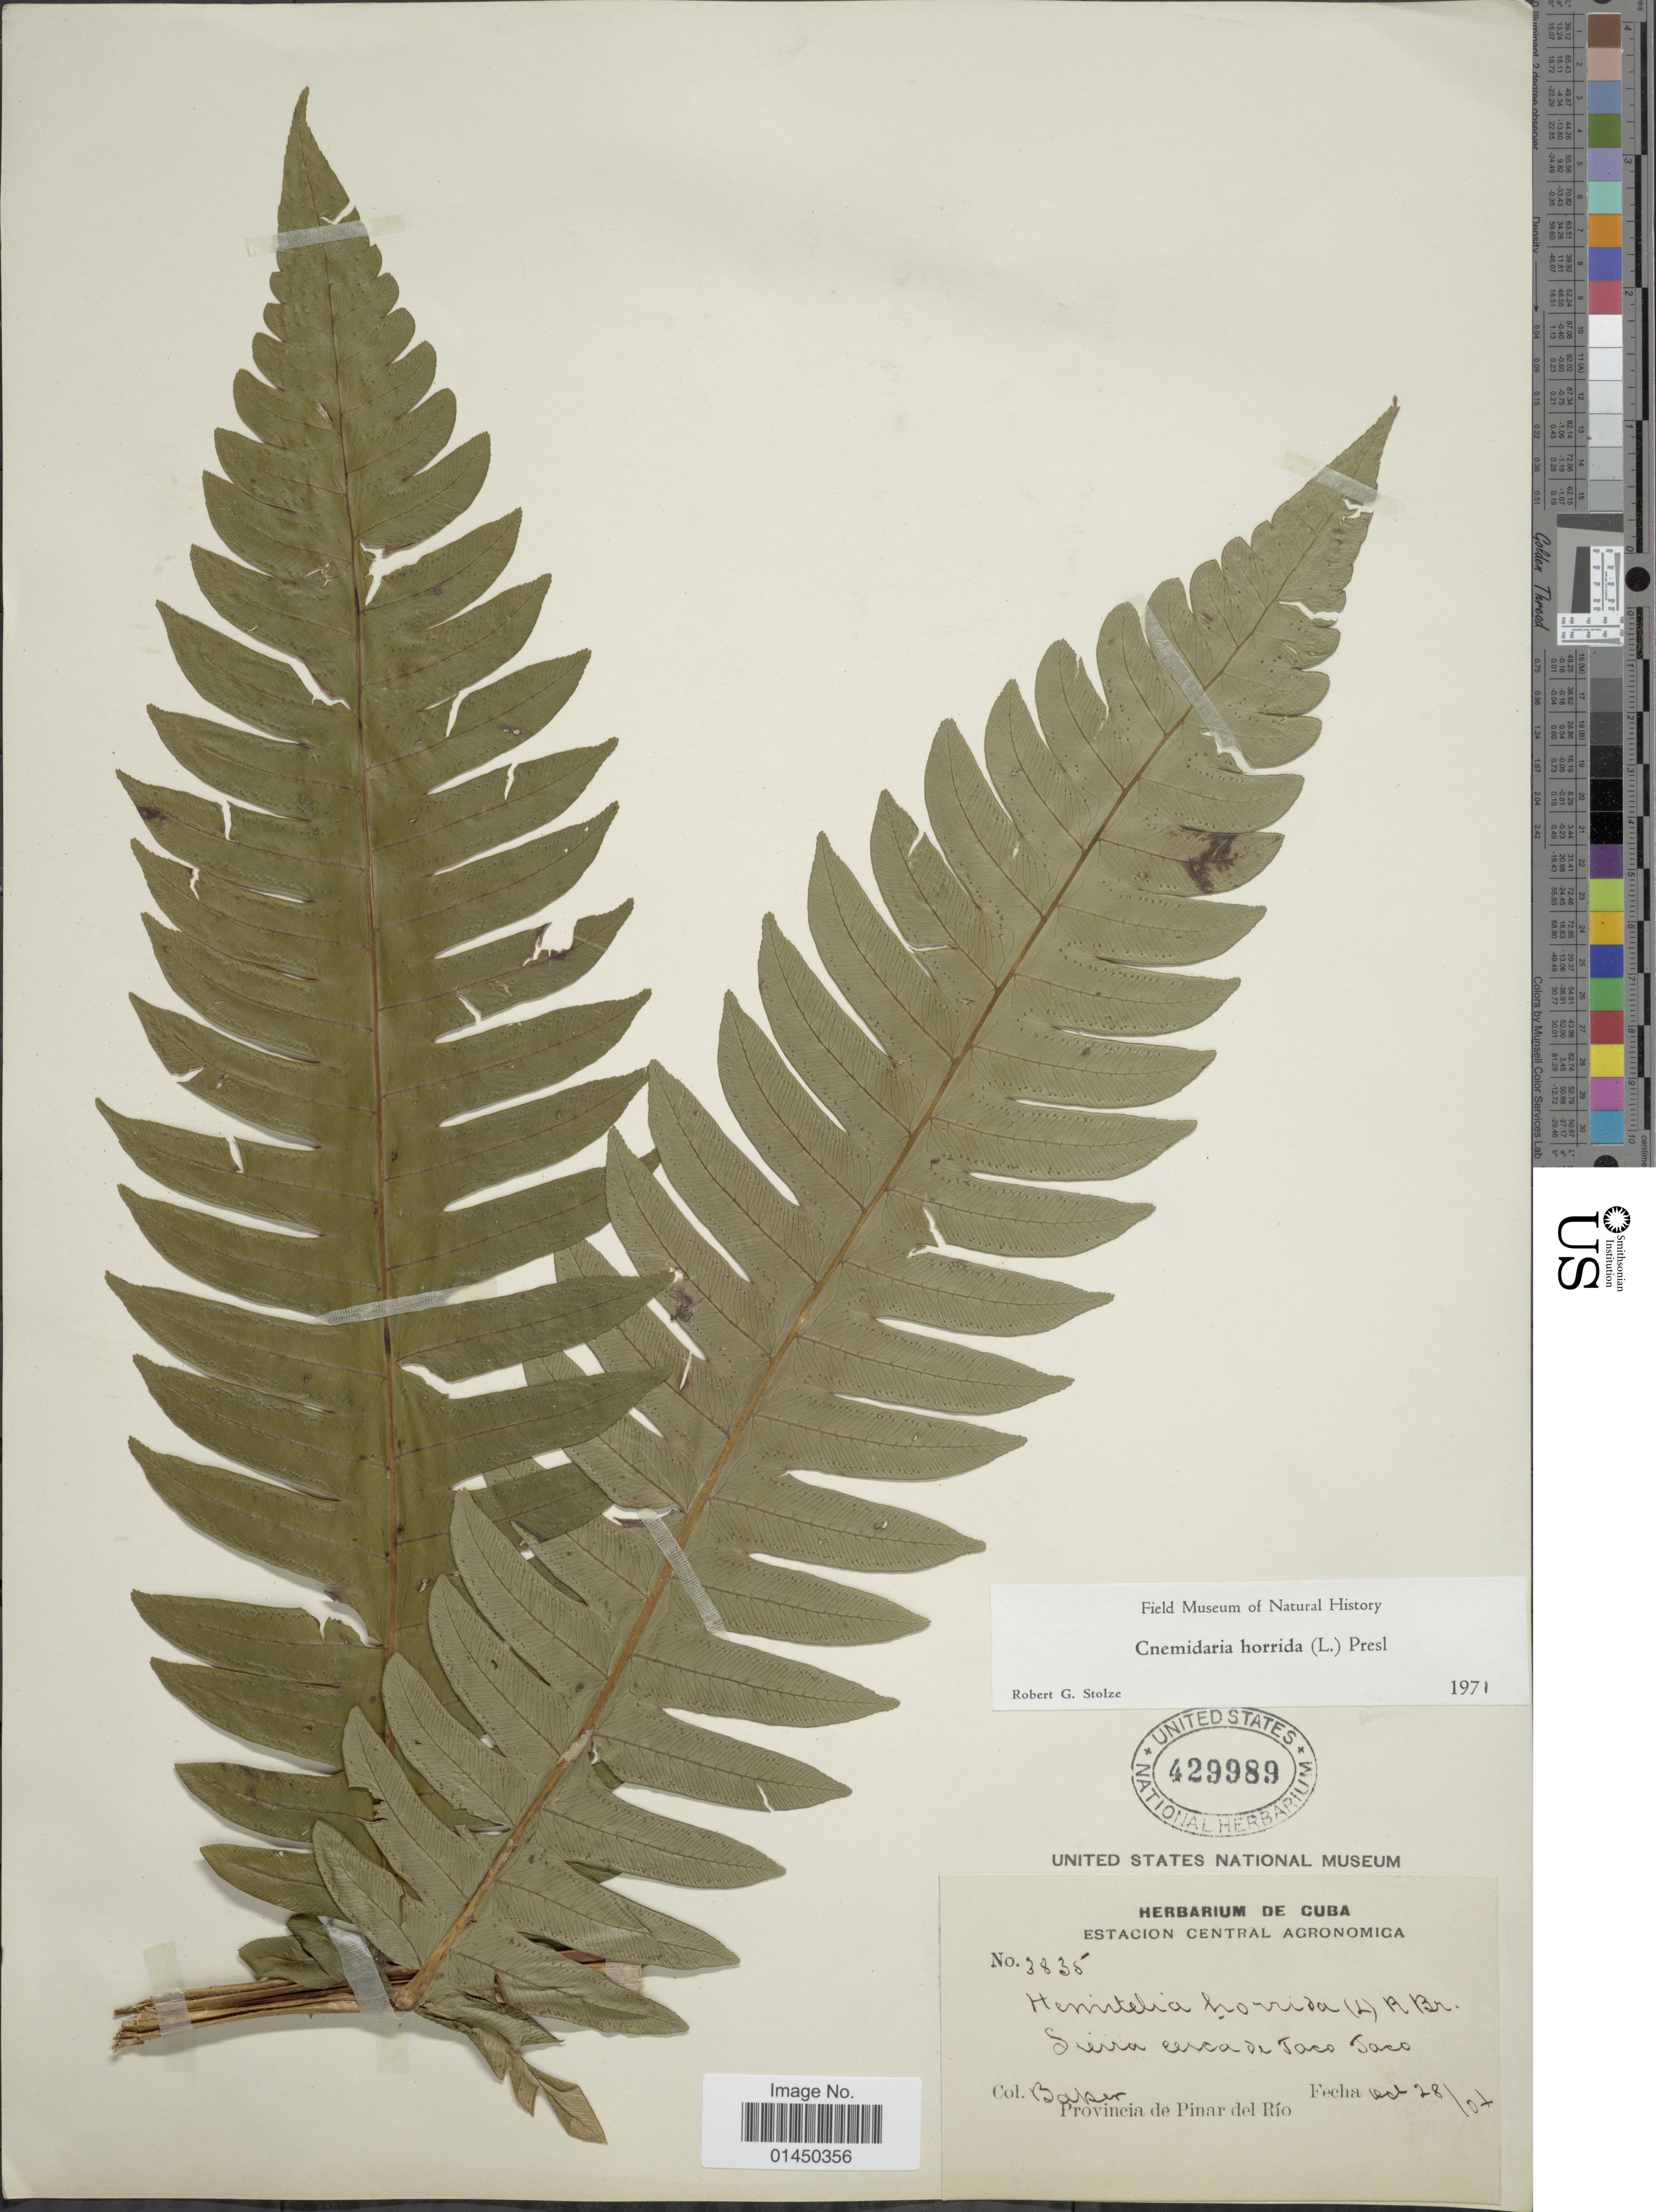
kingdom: Plantae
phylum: Tracheophyta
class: Polypodiopsida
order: Cyatheales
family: Cyatheaceae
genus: Cyathea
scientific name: Cyathea horrida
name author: (L.) Sm.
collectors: C. F. Baker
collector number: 3835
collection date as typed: Transcribed d/m/y: 28/10/04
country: Cuba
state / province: Pinar del Río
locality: Sierra cerca de Taco Taco.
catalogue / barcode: US 429989